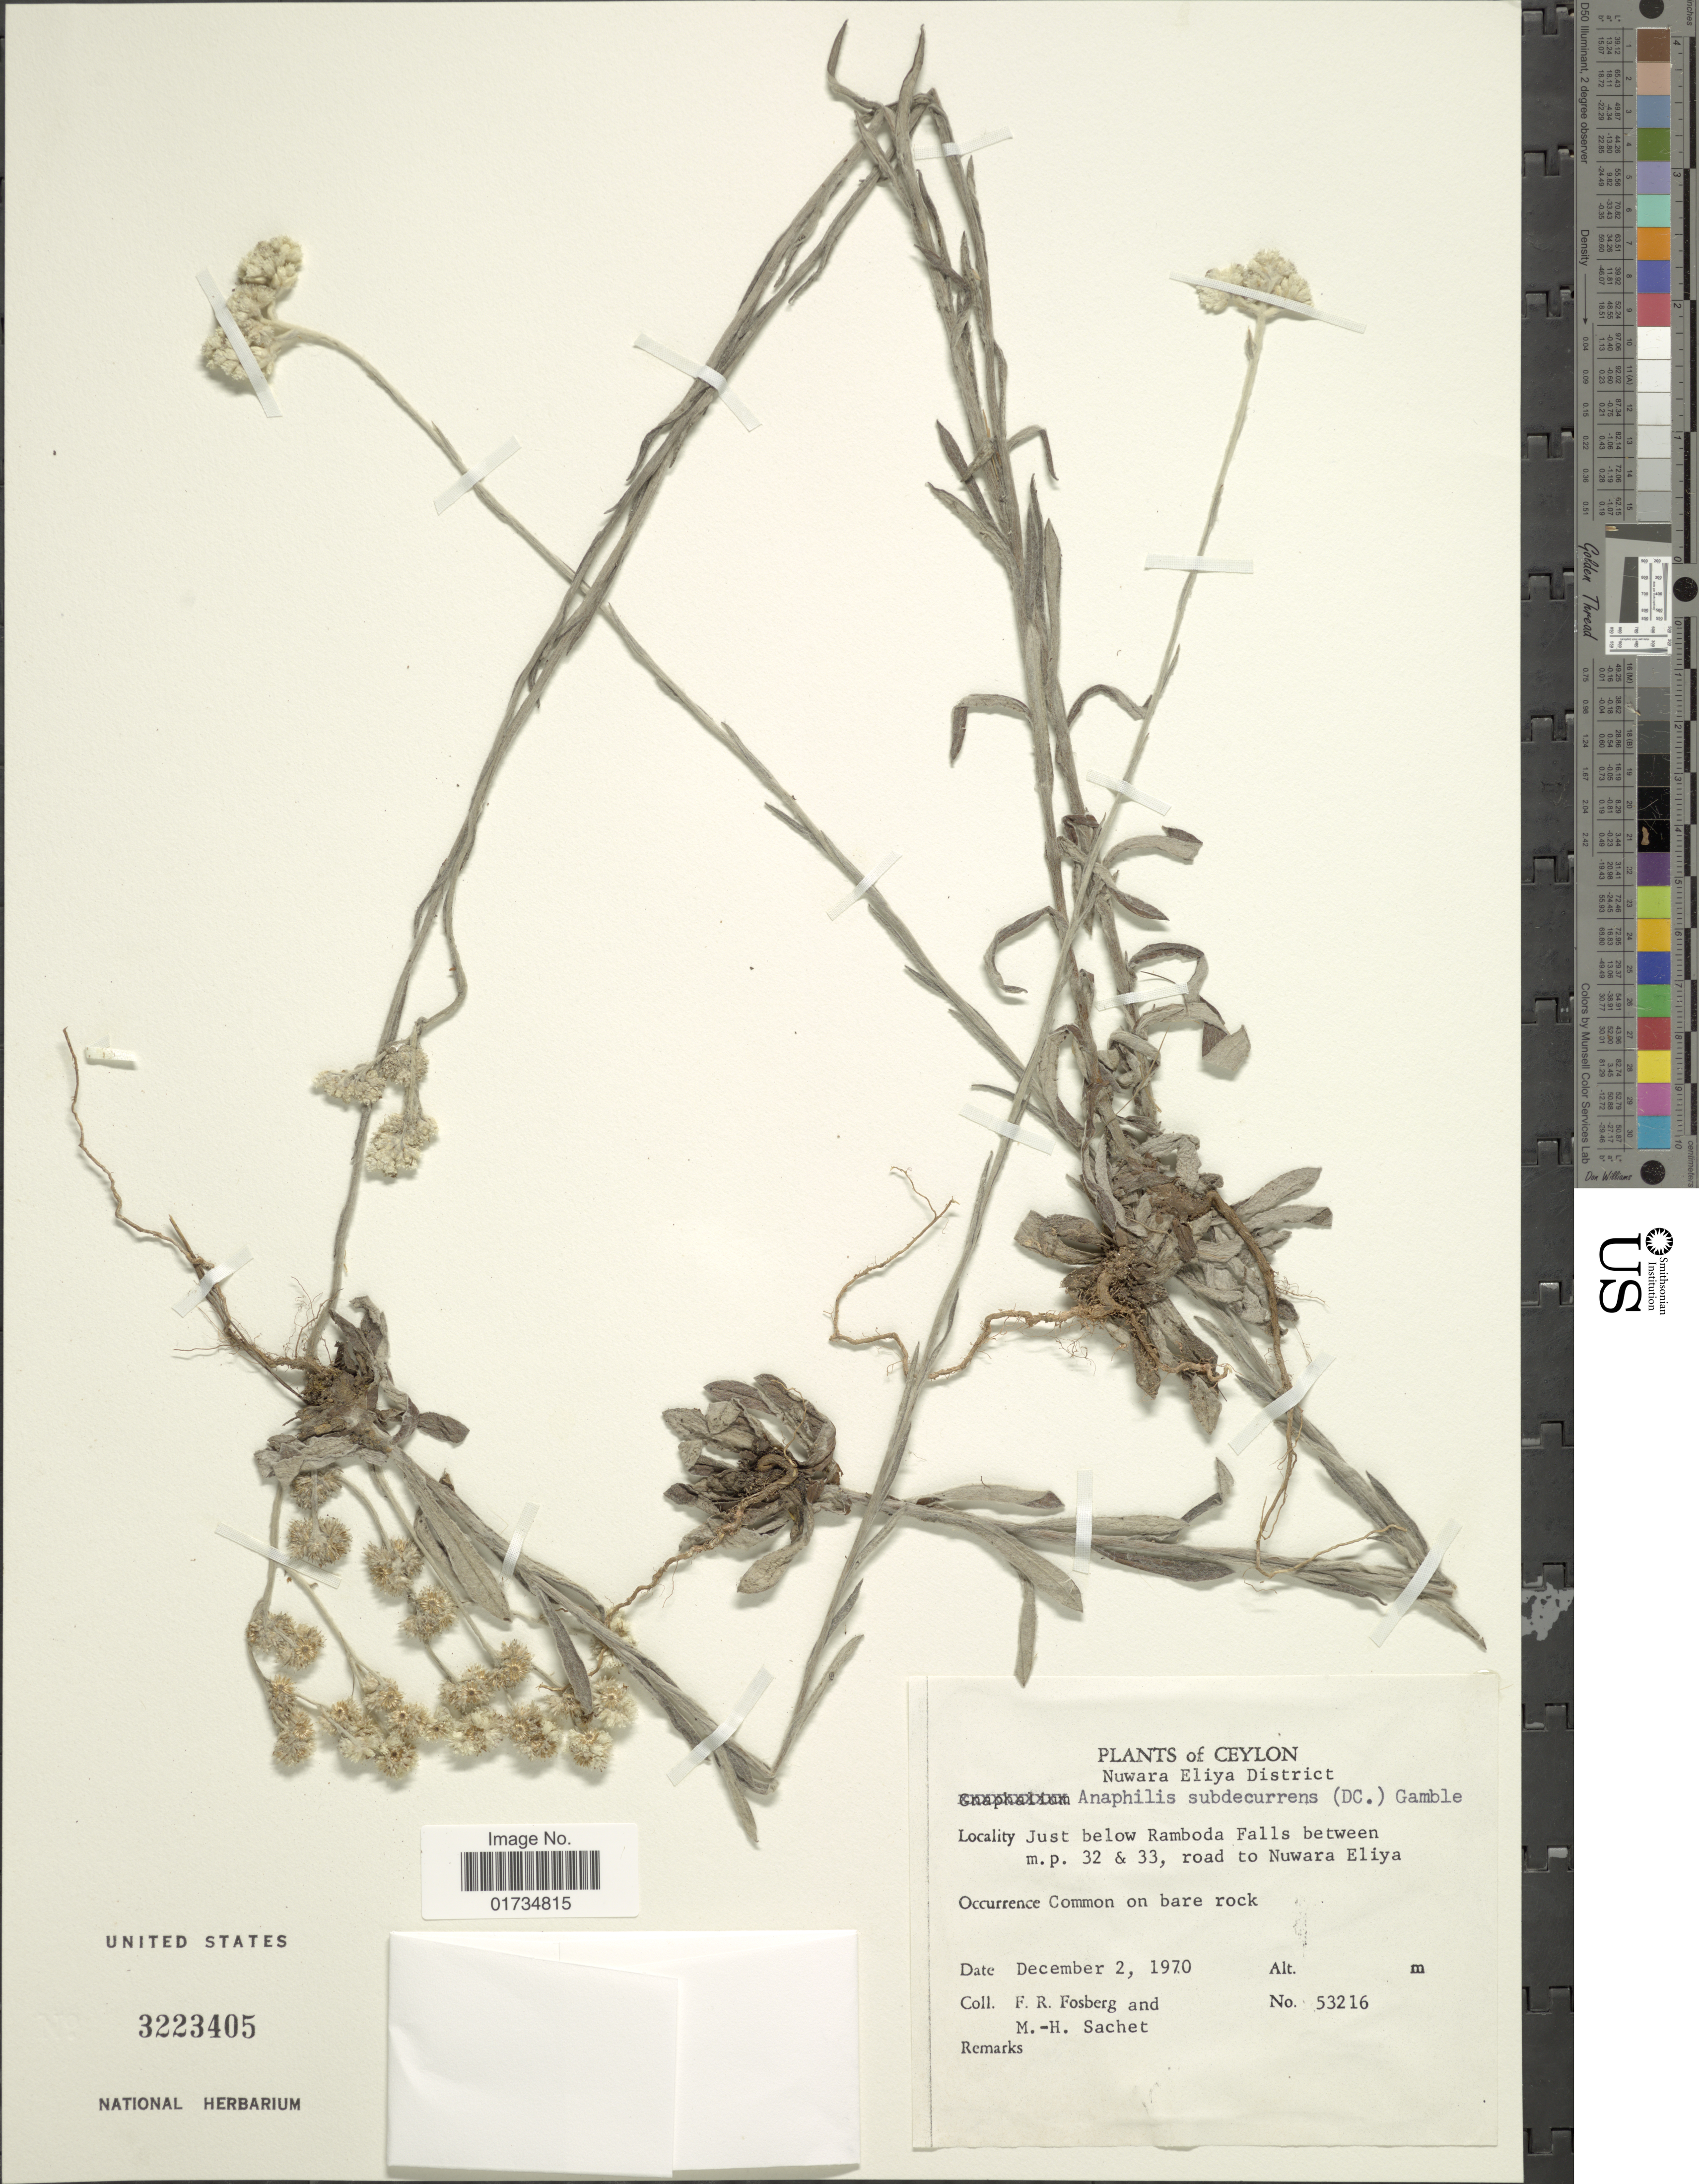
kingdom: Plantae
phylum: Tracheophyta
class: Magnoliopsida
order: Asterales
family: Asteraceae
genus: Anaphalis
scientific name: Anaphalis subdecurrens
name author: (DC.) Gamble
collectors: F. R. Fosberg & M.-H. Sachet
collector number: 53216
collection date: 1970-12-02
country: Sri Lanka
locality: Ceylon. Nuwara Eliya District. Just below Ramboda Falls between m. p. 32 & 33, road to Nuwara Eliya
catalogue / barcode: US 3223405